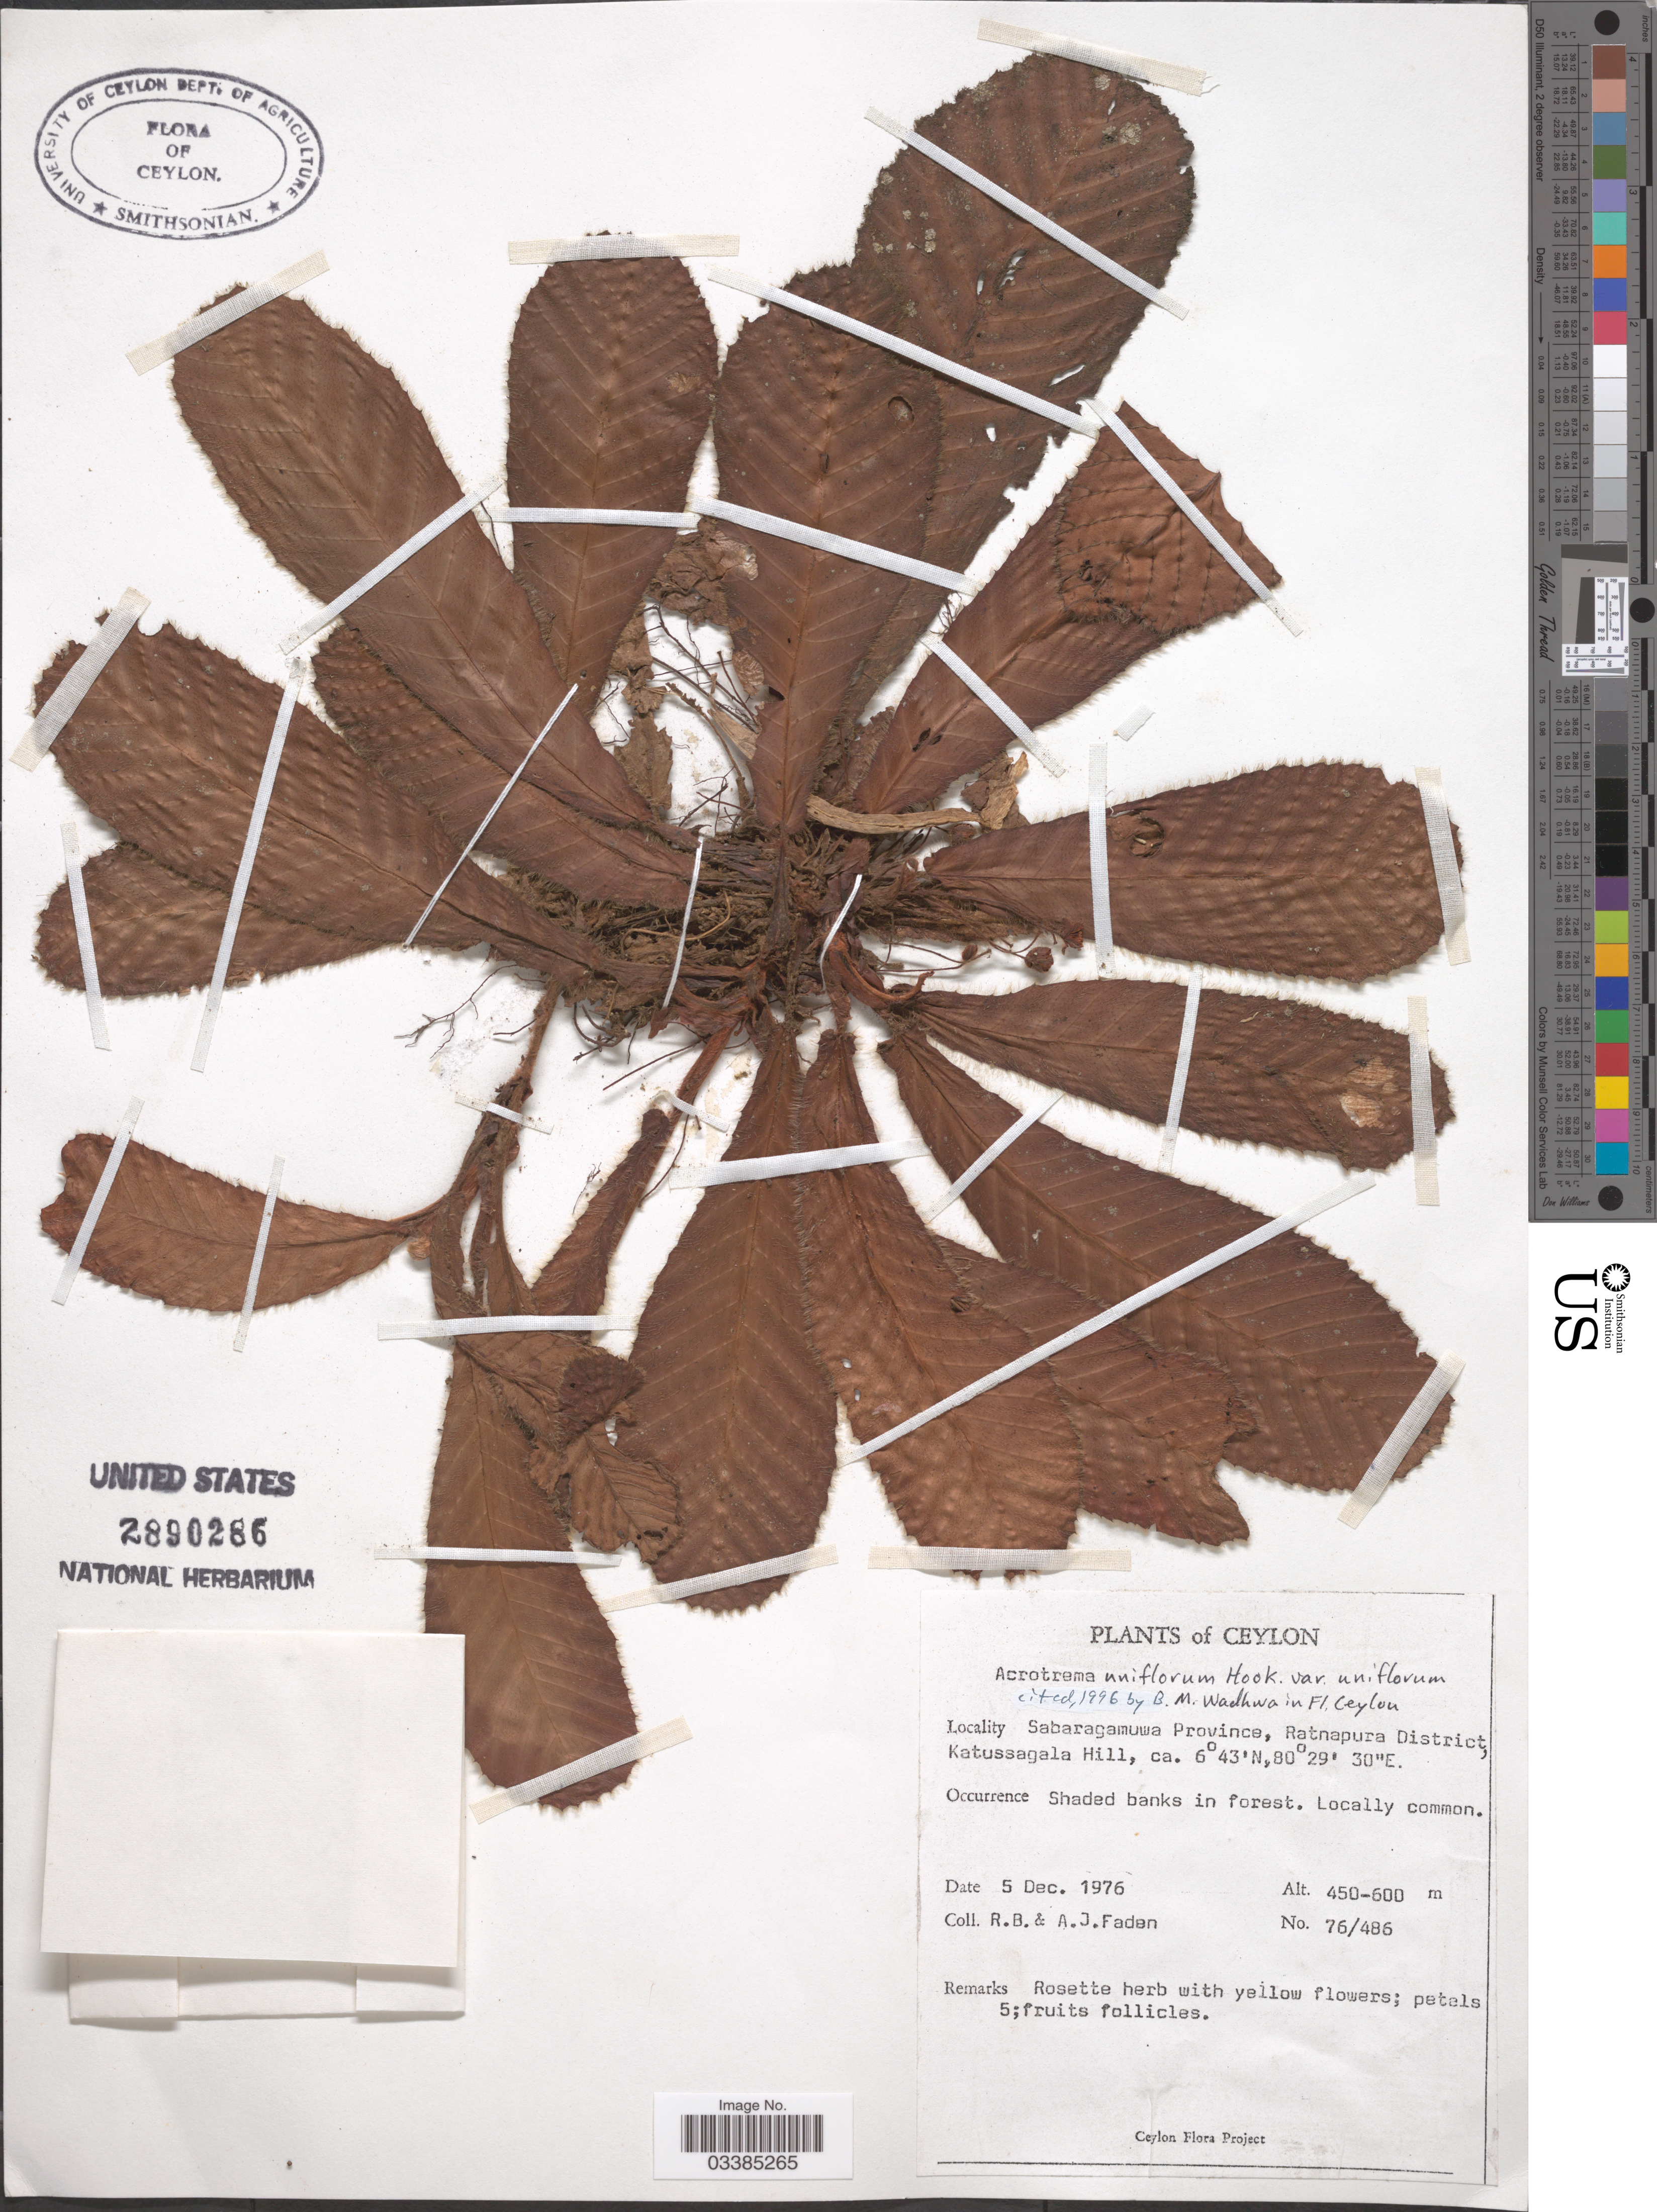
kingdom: Plantae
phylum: Tracheophyta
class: Magnoliopsida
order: Dilleniales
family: Dilleniaceae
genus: Acrotrema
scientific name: Acrotrema uniflorum var. uniflorum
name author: Hook.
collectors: R. B. Faden & A. J. Faden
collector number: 76/486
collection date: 1976-12-05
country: Sri Lanka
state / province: Sabaragamuwa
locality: Ceylon. Ratnapura District, Katussagala Hill.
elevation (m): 450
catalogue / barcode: US 2890286